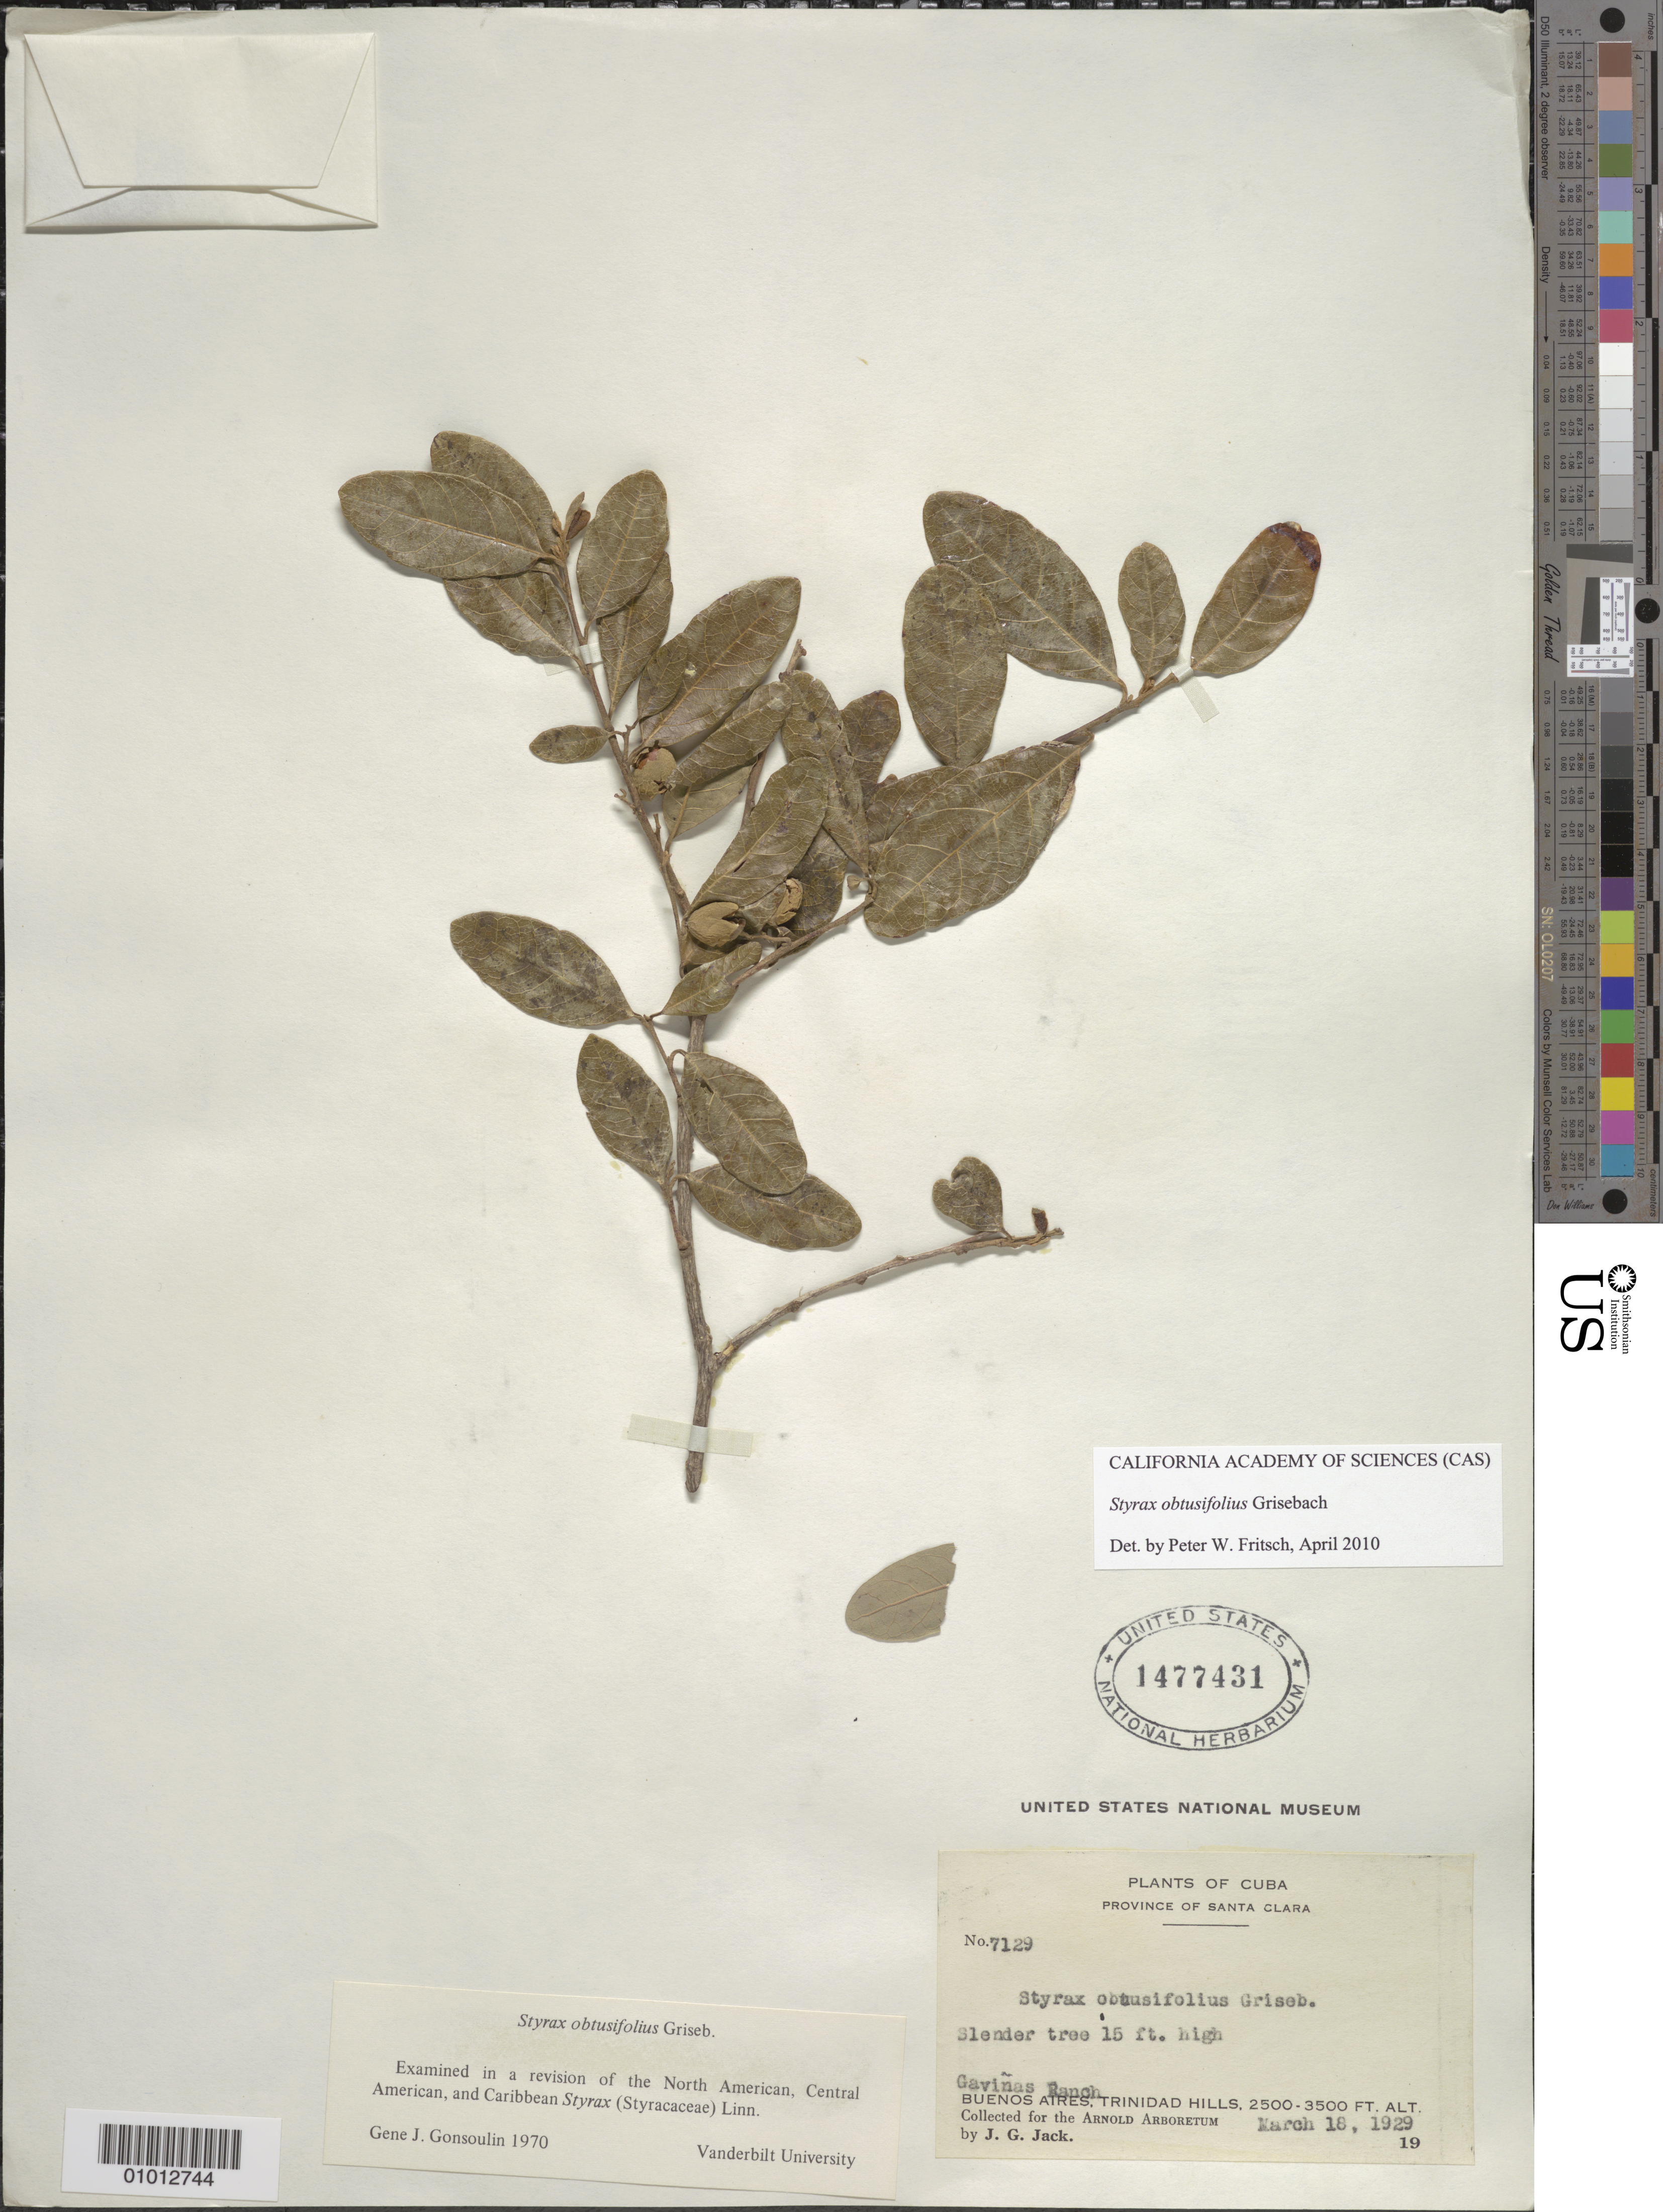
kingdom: Plantae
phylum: Tracheophyta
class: Magnoliopsida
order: Ericales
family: Styracaceae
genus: Styrax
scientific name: Styrax obtusifolius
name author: Griseb.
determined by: Fritsch, Peter W.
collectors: J. G. Jack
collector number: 7129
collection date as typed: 18 Mar 1929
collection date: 1929-03-18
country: Cuba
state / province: Santa Clara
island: Cuba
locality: Gaviñas Ranch, Buenos Aires, Trinidad Hills, near "Glen Ames"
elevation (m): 762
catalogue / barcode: US 1477431